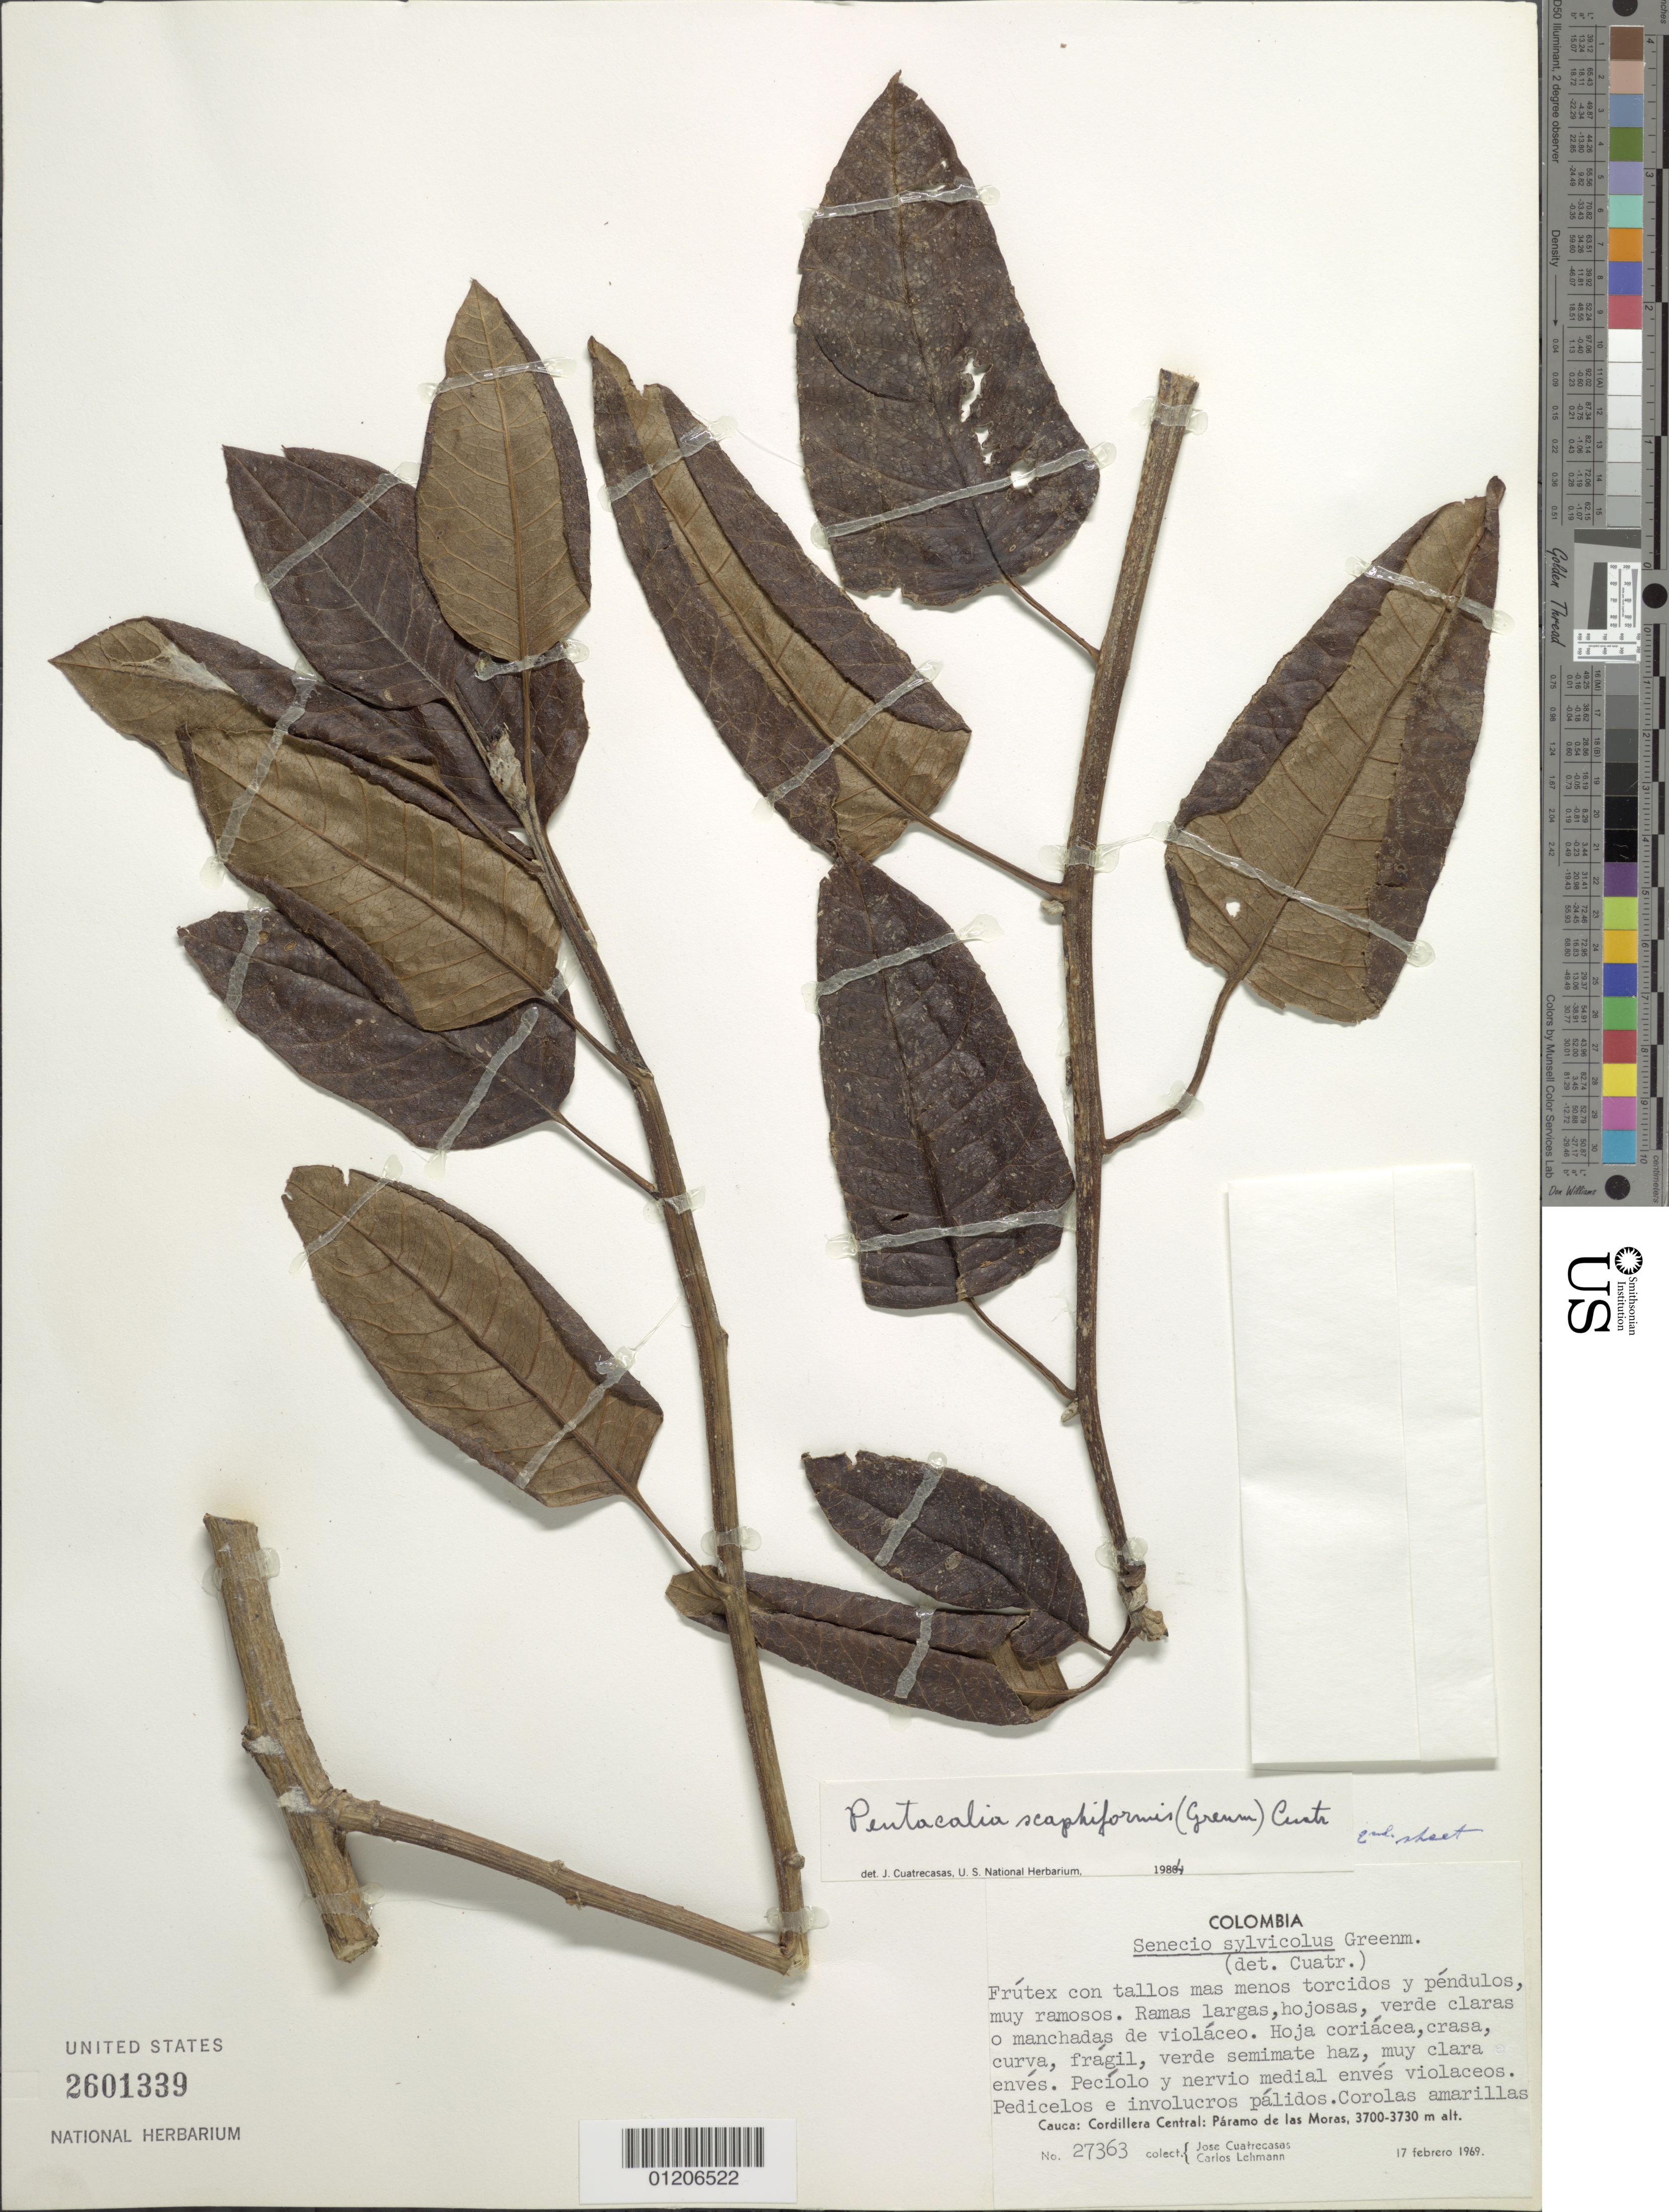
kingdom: Plantae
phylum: Tracheophyta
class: Magnoliopsida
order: Asterales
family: Asteraceae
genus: Pentacalia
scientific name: Pentacalia scaphiformis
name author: (Greenm.) Cuatrec.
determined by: Cuatrecasas, J.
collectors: J. Cuatrecasas & C. Lehman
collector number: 27363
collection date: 1969-02-17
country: Colombia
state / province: Cauca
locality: Cordillera Central, Páramo de las Moras.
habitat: Paramo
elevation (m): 3700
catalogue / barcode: US 2601339